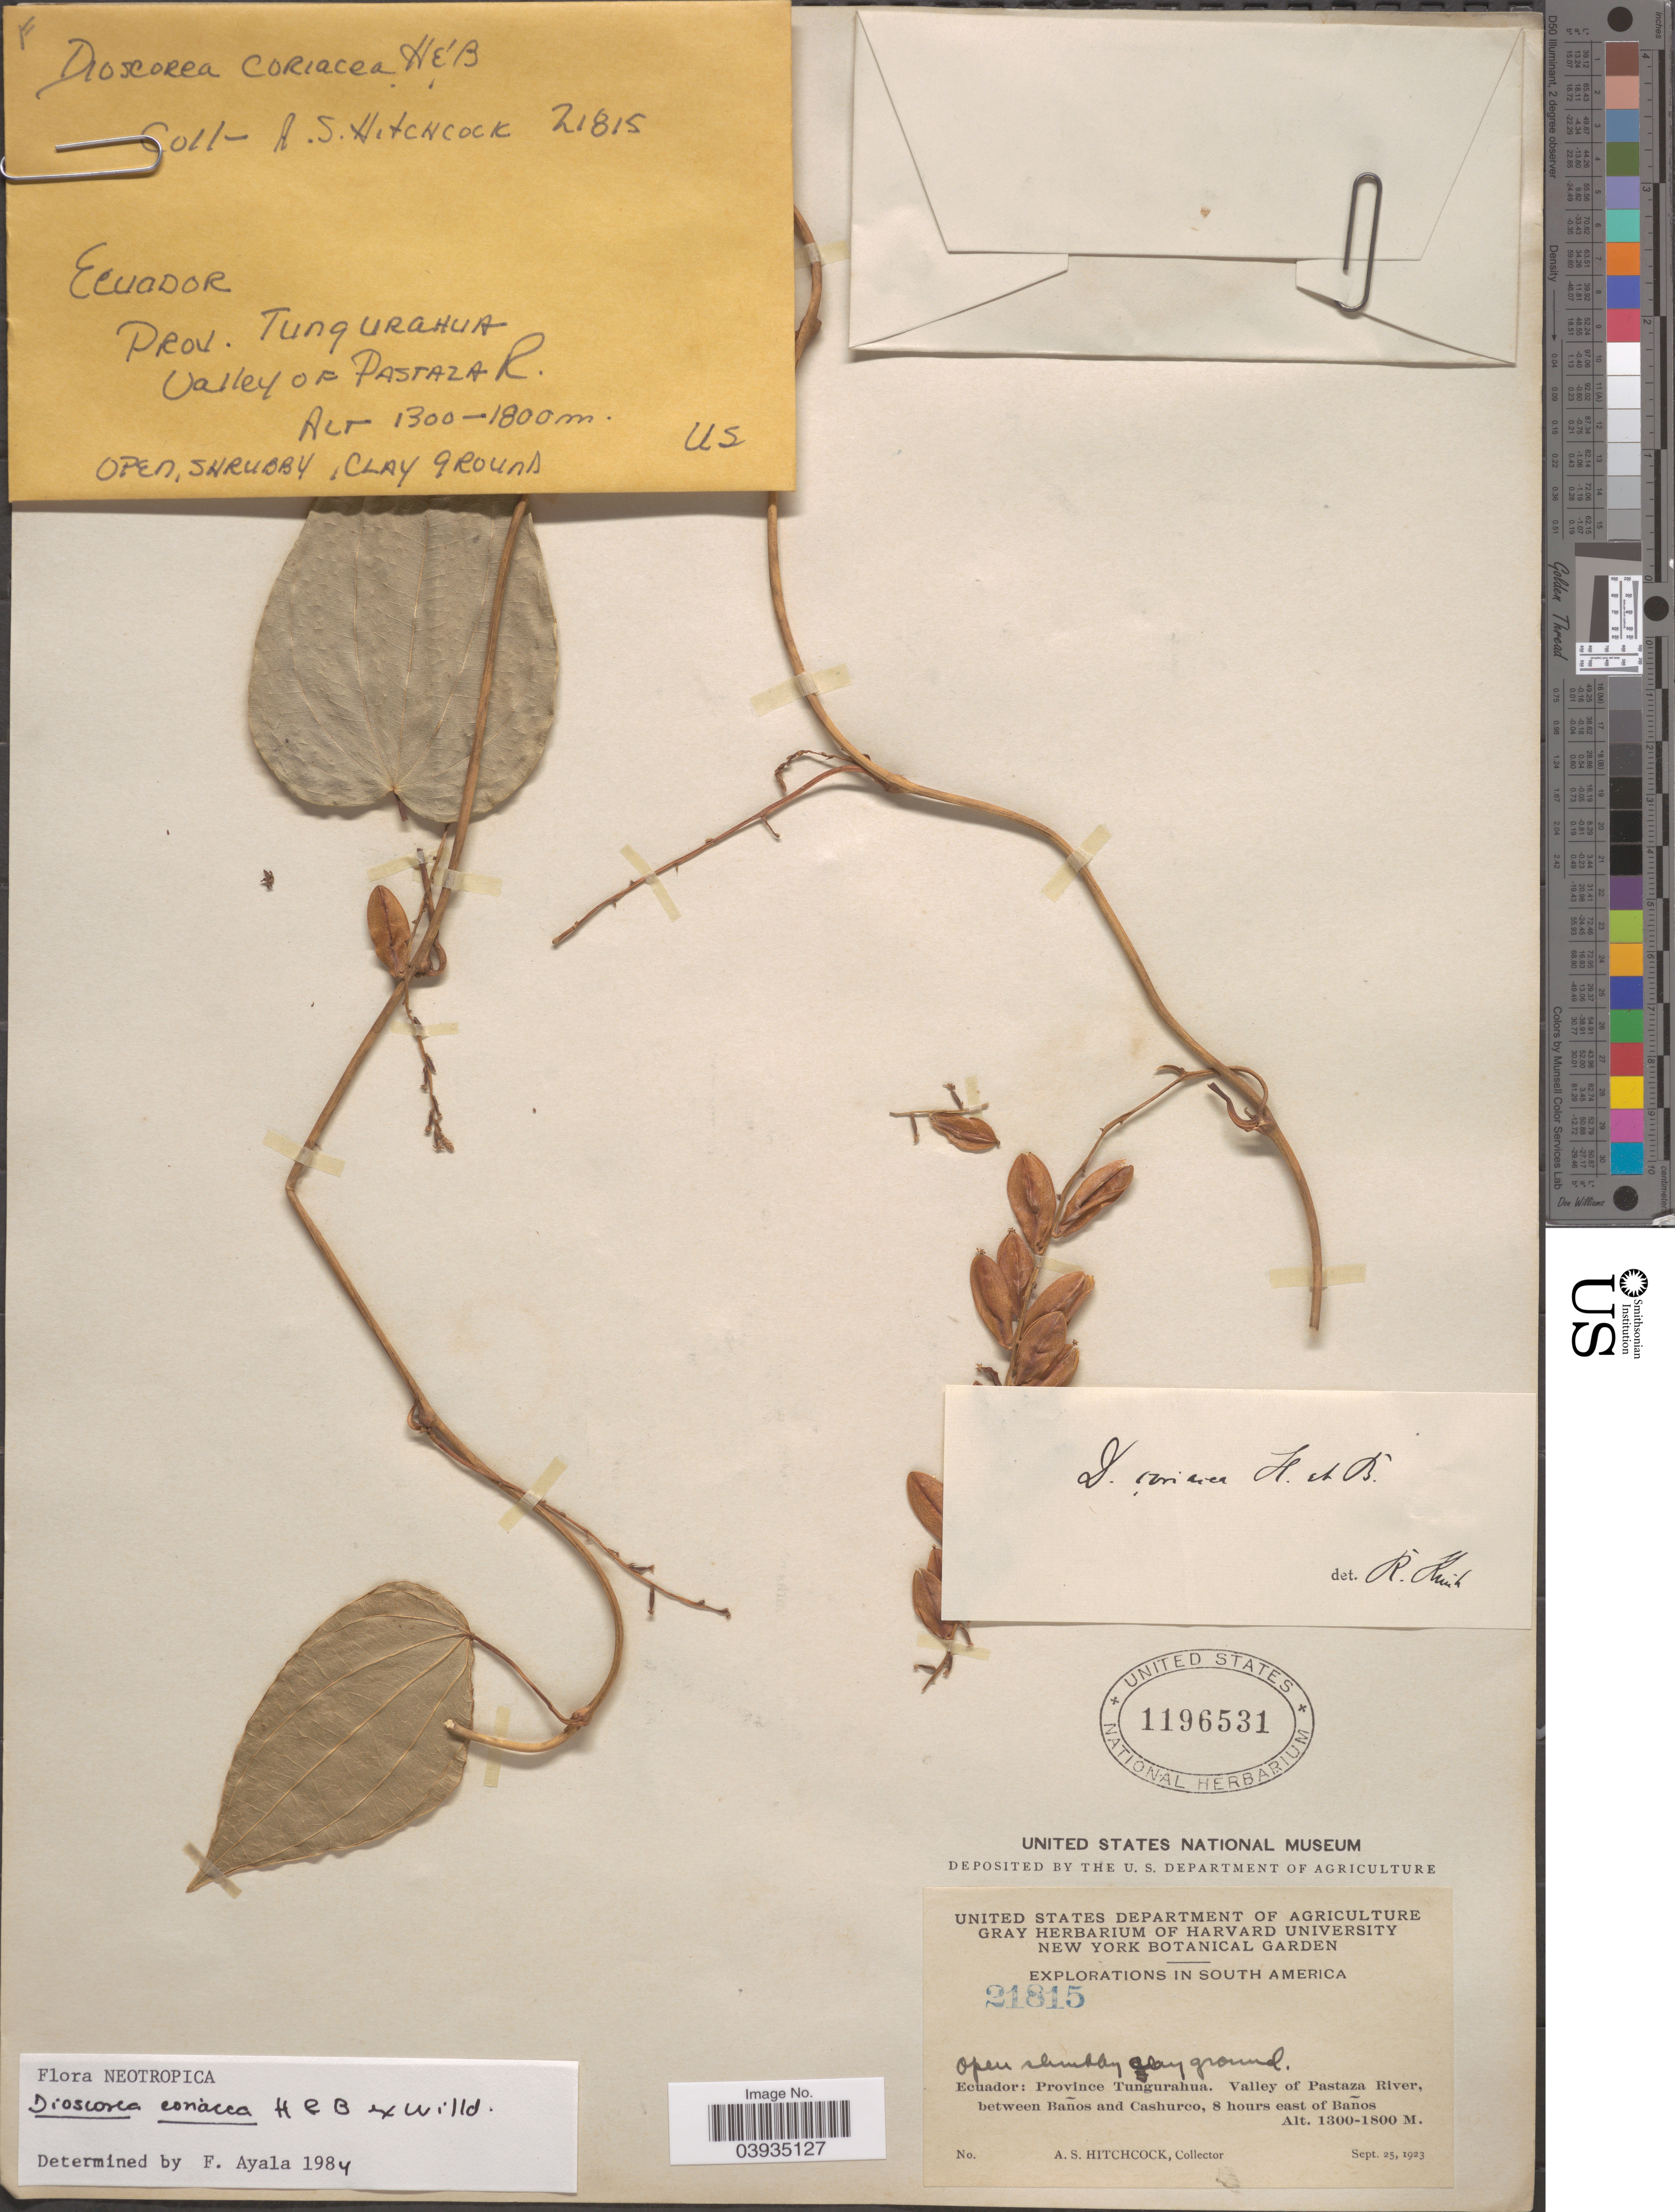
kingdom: Plantae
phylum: Tracheophyta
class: Liliopsida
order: Dioscoreales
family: Dioscoreaceae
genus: Dioscorea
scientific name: Dioscorea coriacea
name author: Humb. & Bonpl. ex Willd.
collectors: A. S. Hitchcock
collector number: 21815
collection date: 1923-09-25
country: Ecuador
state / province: Tungurahua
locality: Valley of Pastaza River, between Baños and Cashurco, 8 hours east of Baños.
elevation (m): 1300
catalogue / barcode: US 1196531